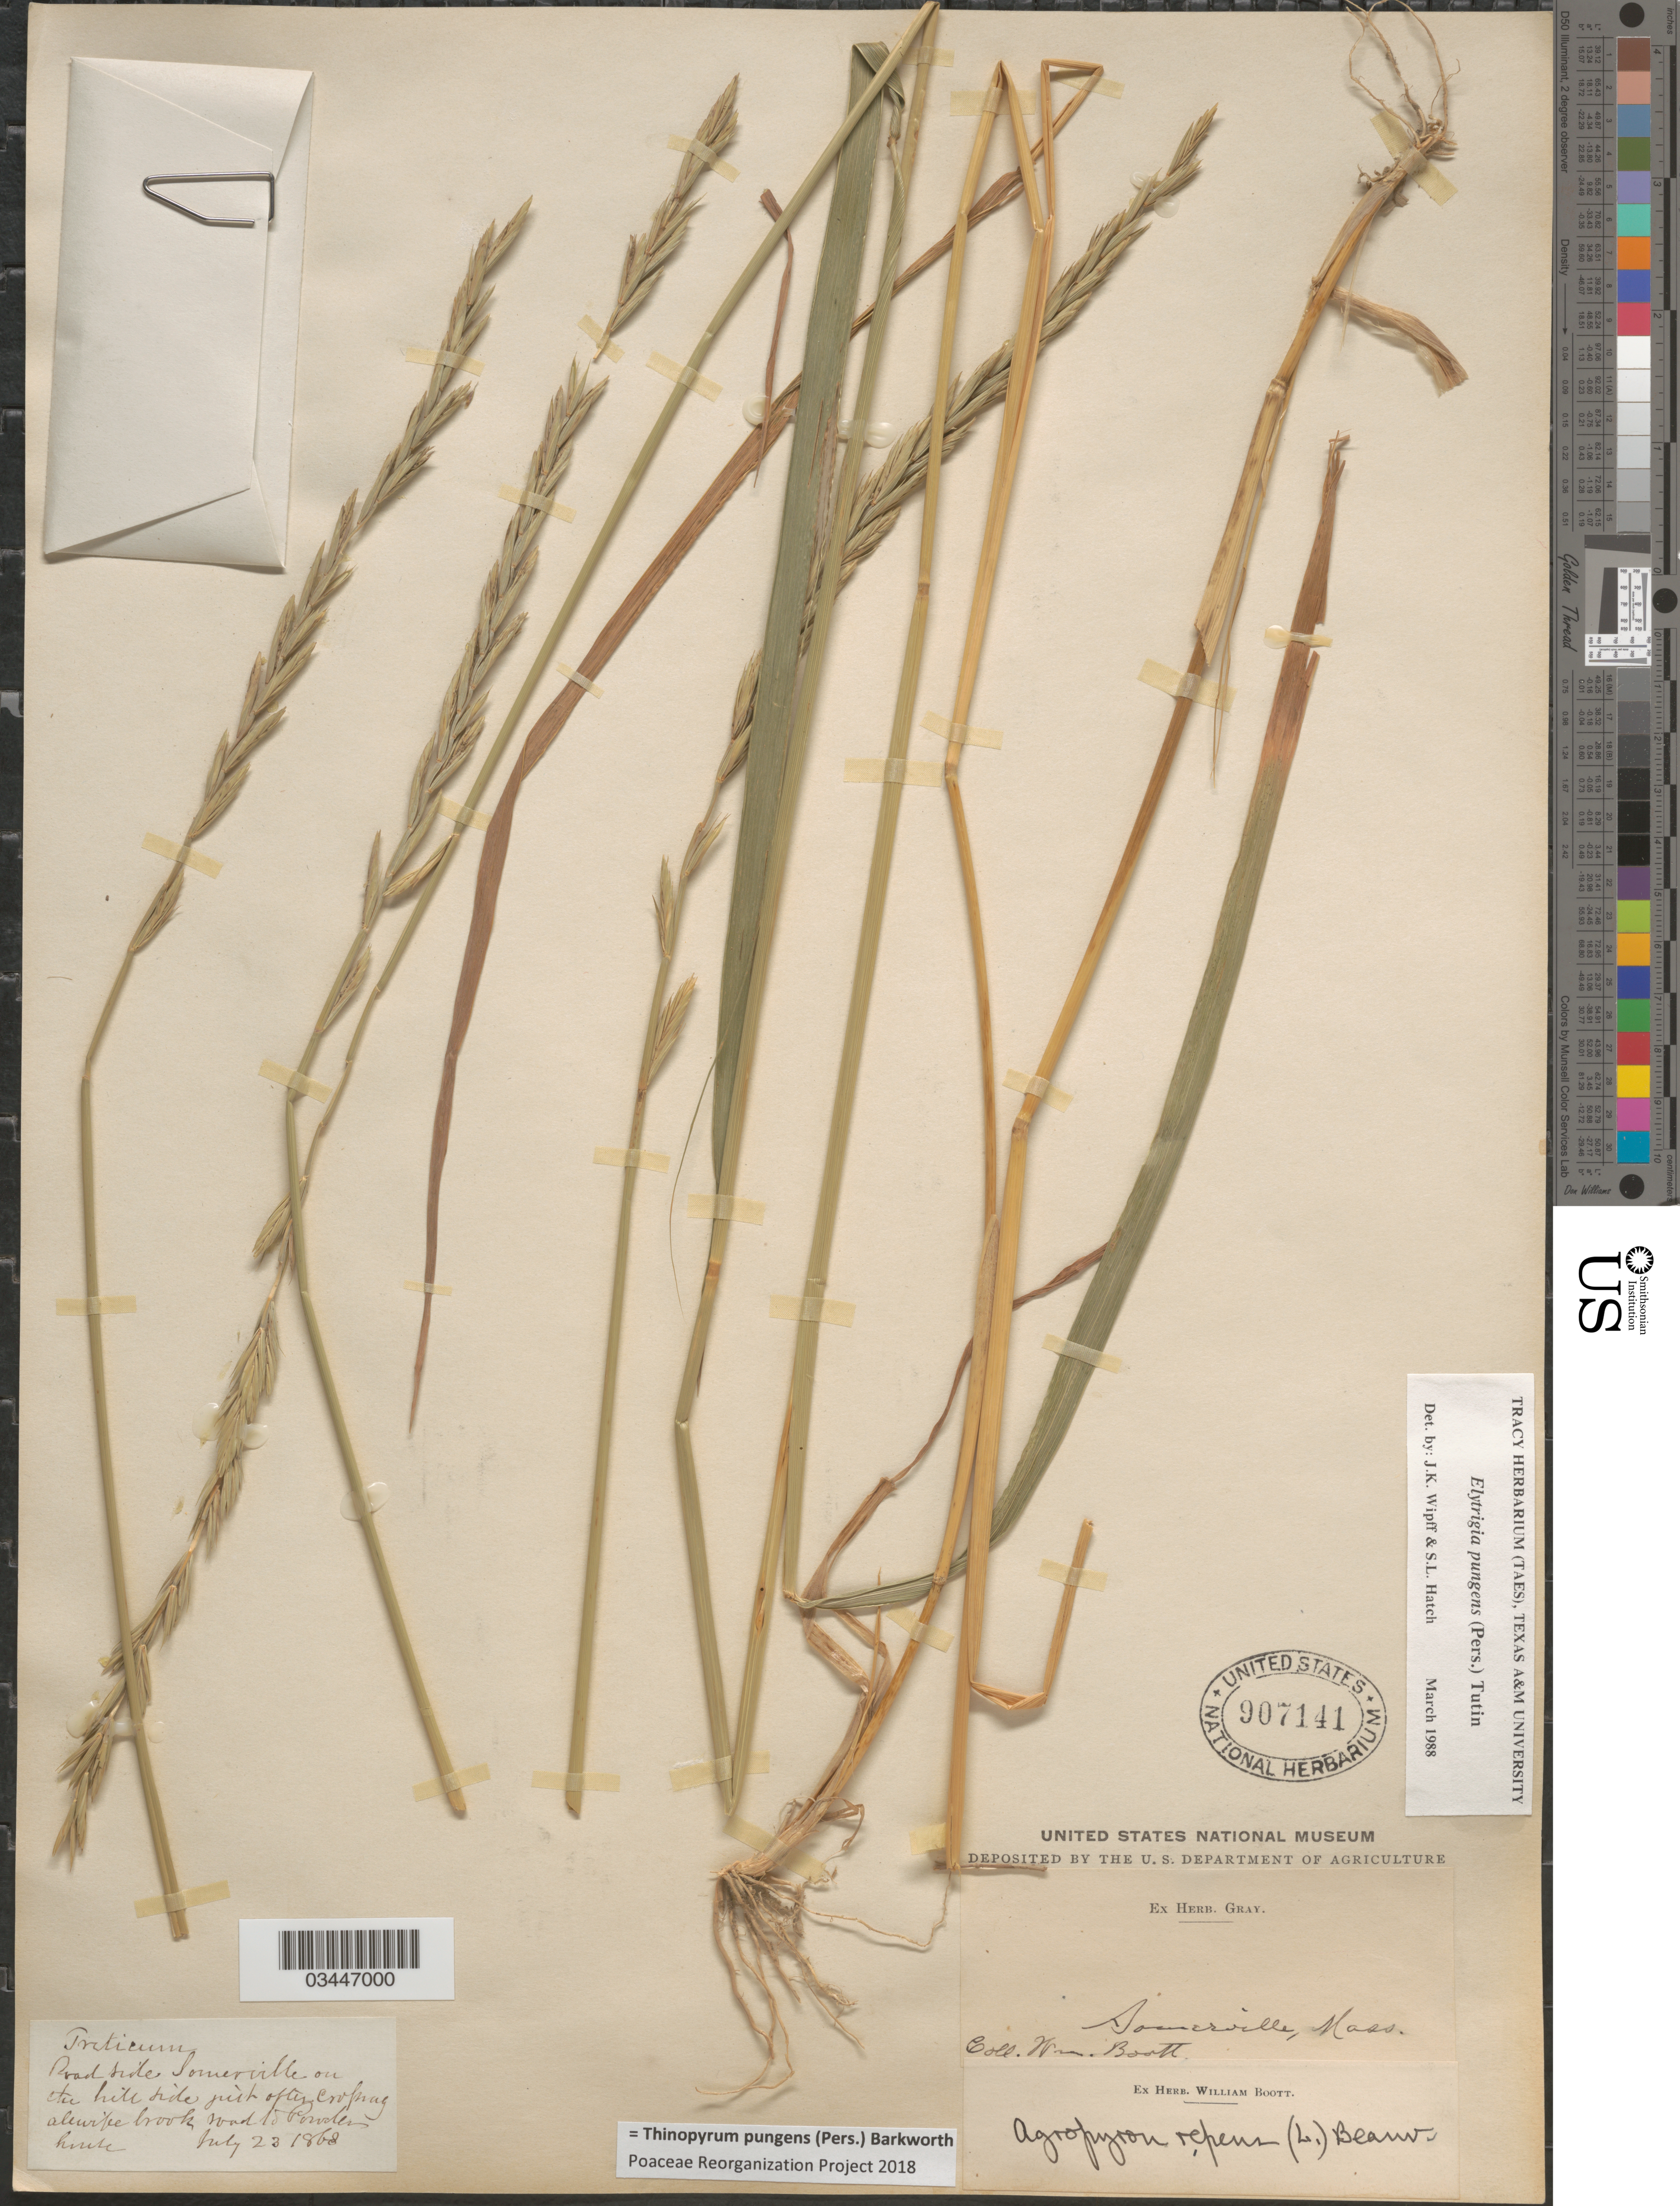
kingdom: Plantae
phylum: Tracheophyta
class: Liliopsida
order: Poales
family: Poaceae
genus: Thinopyrum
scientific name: Thinopyrum pungens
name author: (Pers.) Barkworth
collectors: W. Boott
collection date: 1868-07-23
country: United States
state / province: Massachusetts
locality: Roadside Somerville on the hill side just often crossing alewife brook road to Powder house.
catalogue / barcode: US 907141